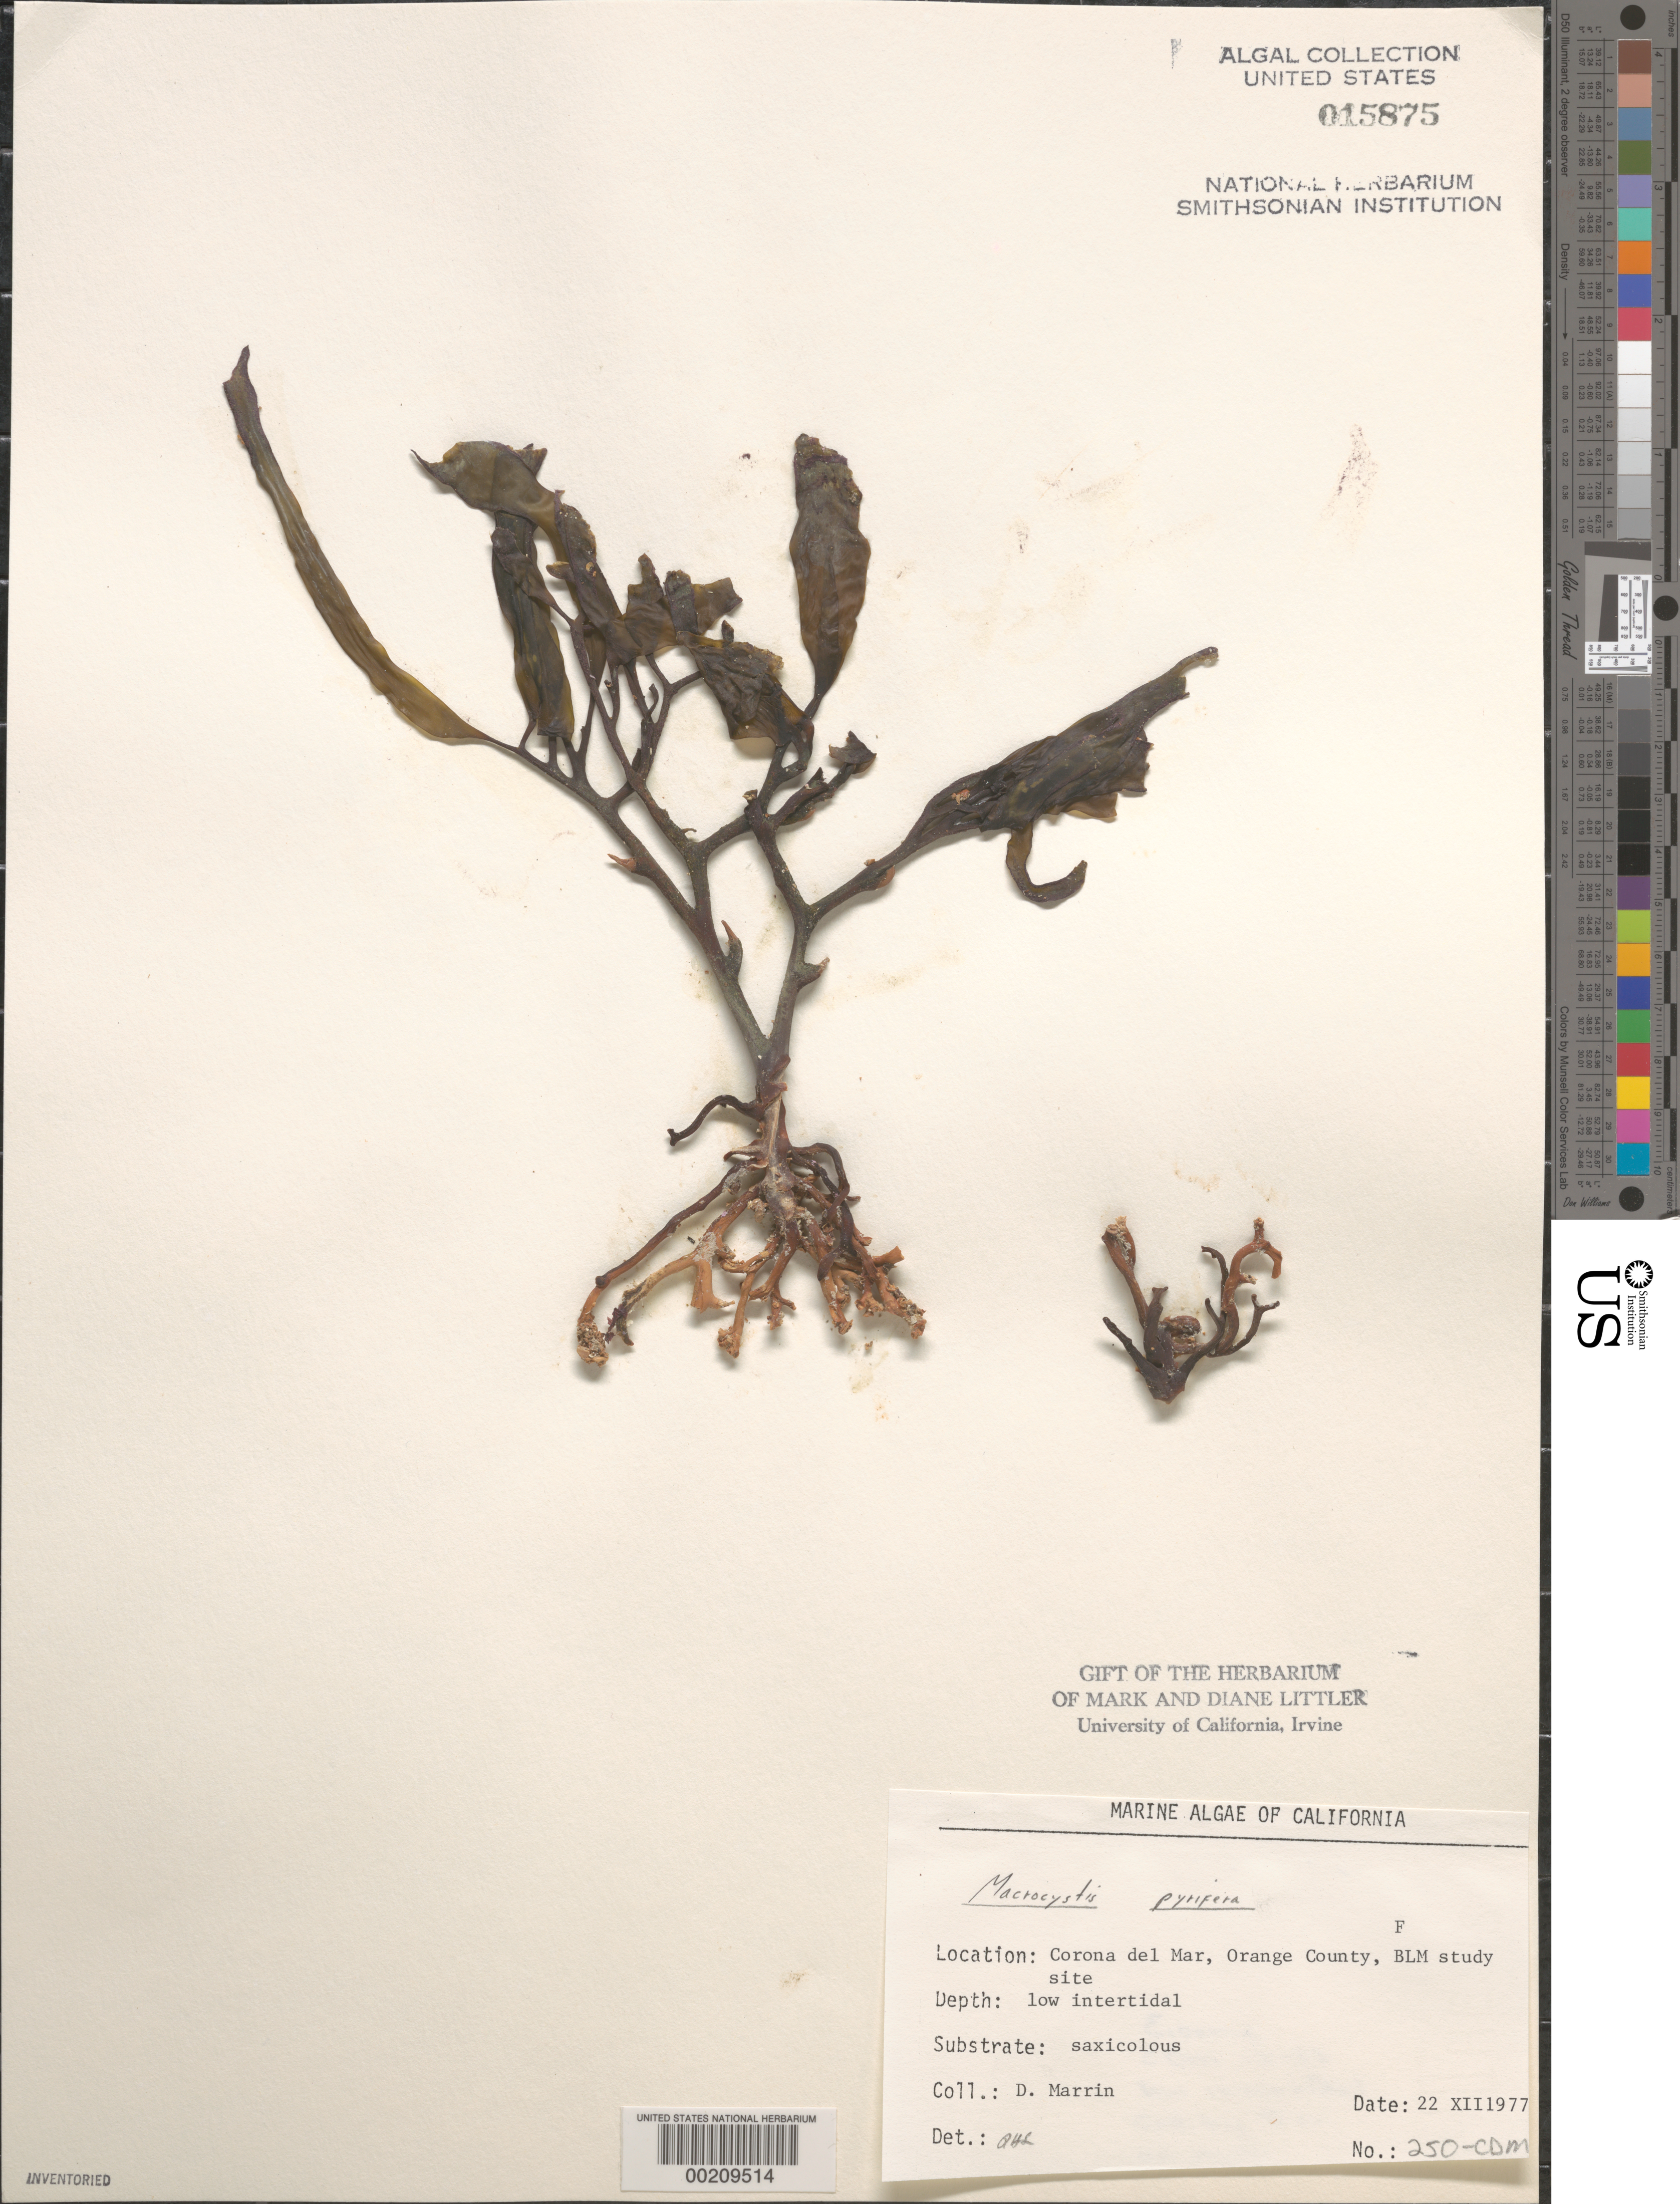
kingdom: Chromista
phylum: Ochrophyta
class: Phaeophyceae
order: Laminariales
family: Laminariaceae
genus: Macrocystis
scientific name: Macrocystis pyrifera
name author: (L.) C. Agardh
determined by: Sims, Robert H.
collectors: D. Marrin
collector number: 250-cdm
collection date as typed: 22 Dec 1977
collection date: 1977-12-22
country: United States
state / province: California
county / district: Orange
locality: Corona del Mar, mouth of Morning Canyon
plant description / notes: BLM-SOCALBIGHT Rocky Intertidal Survey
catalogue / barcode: US 15875